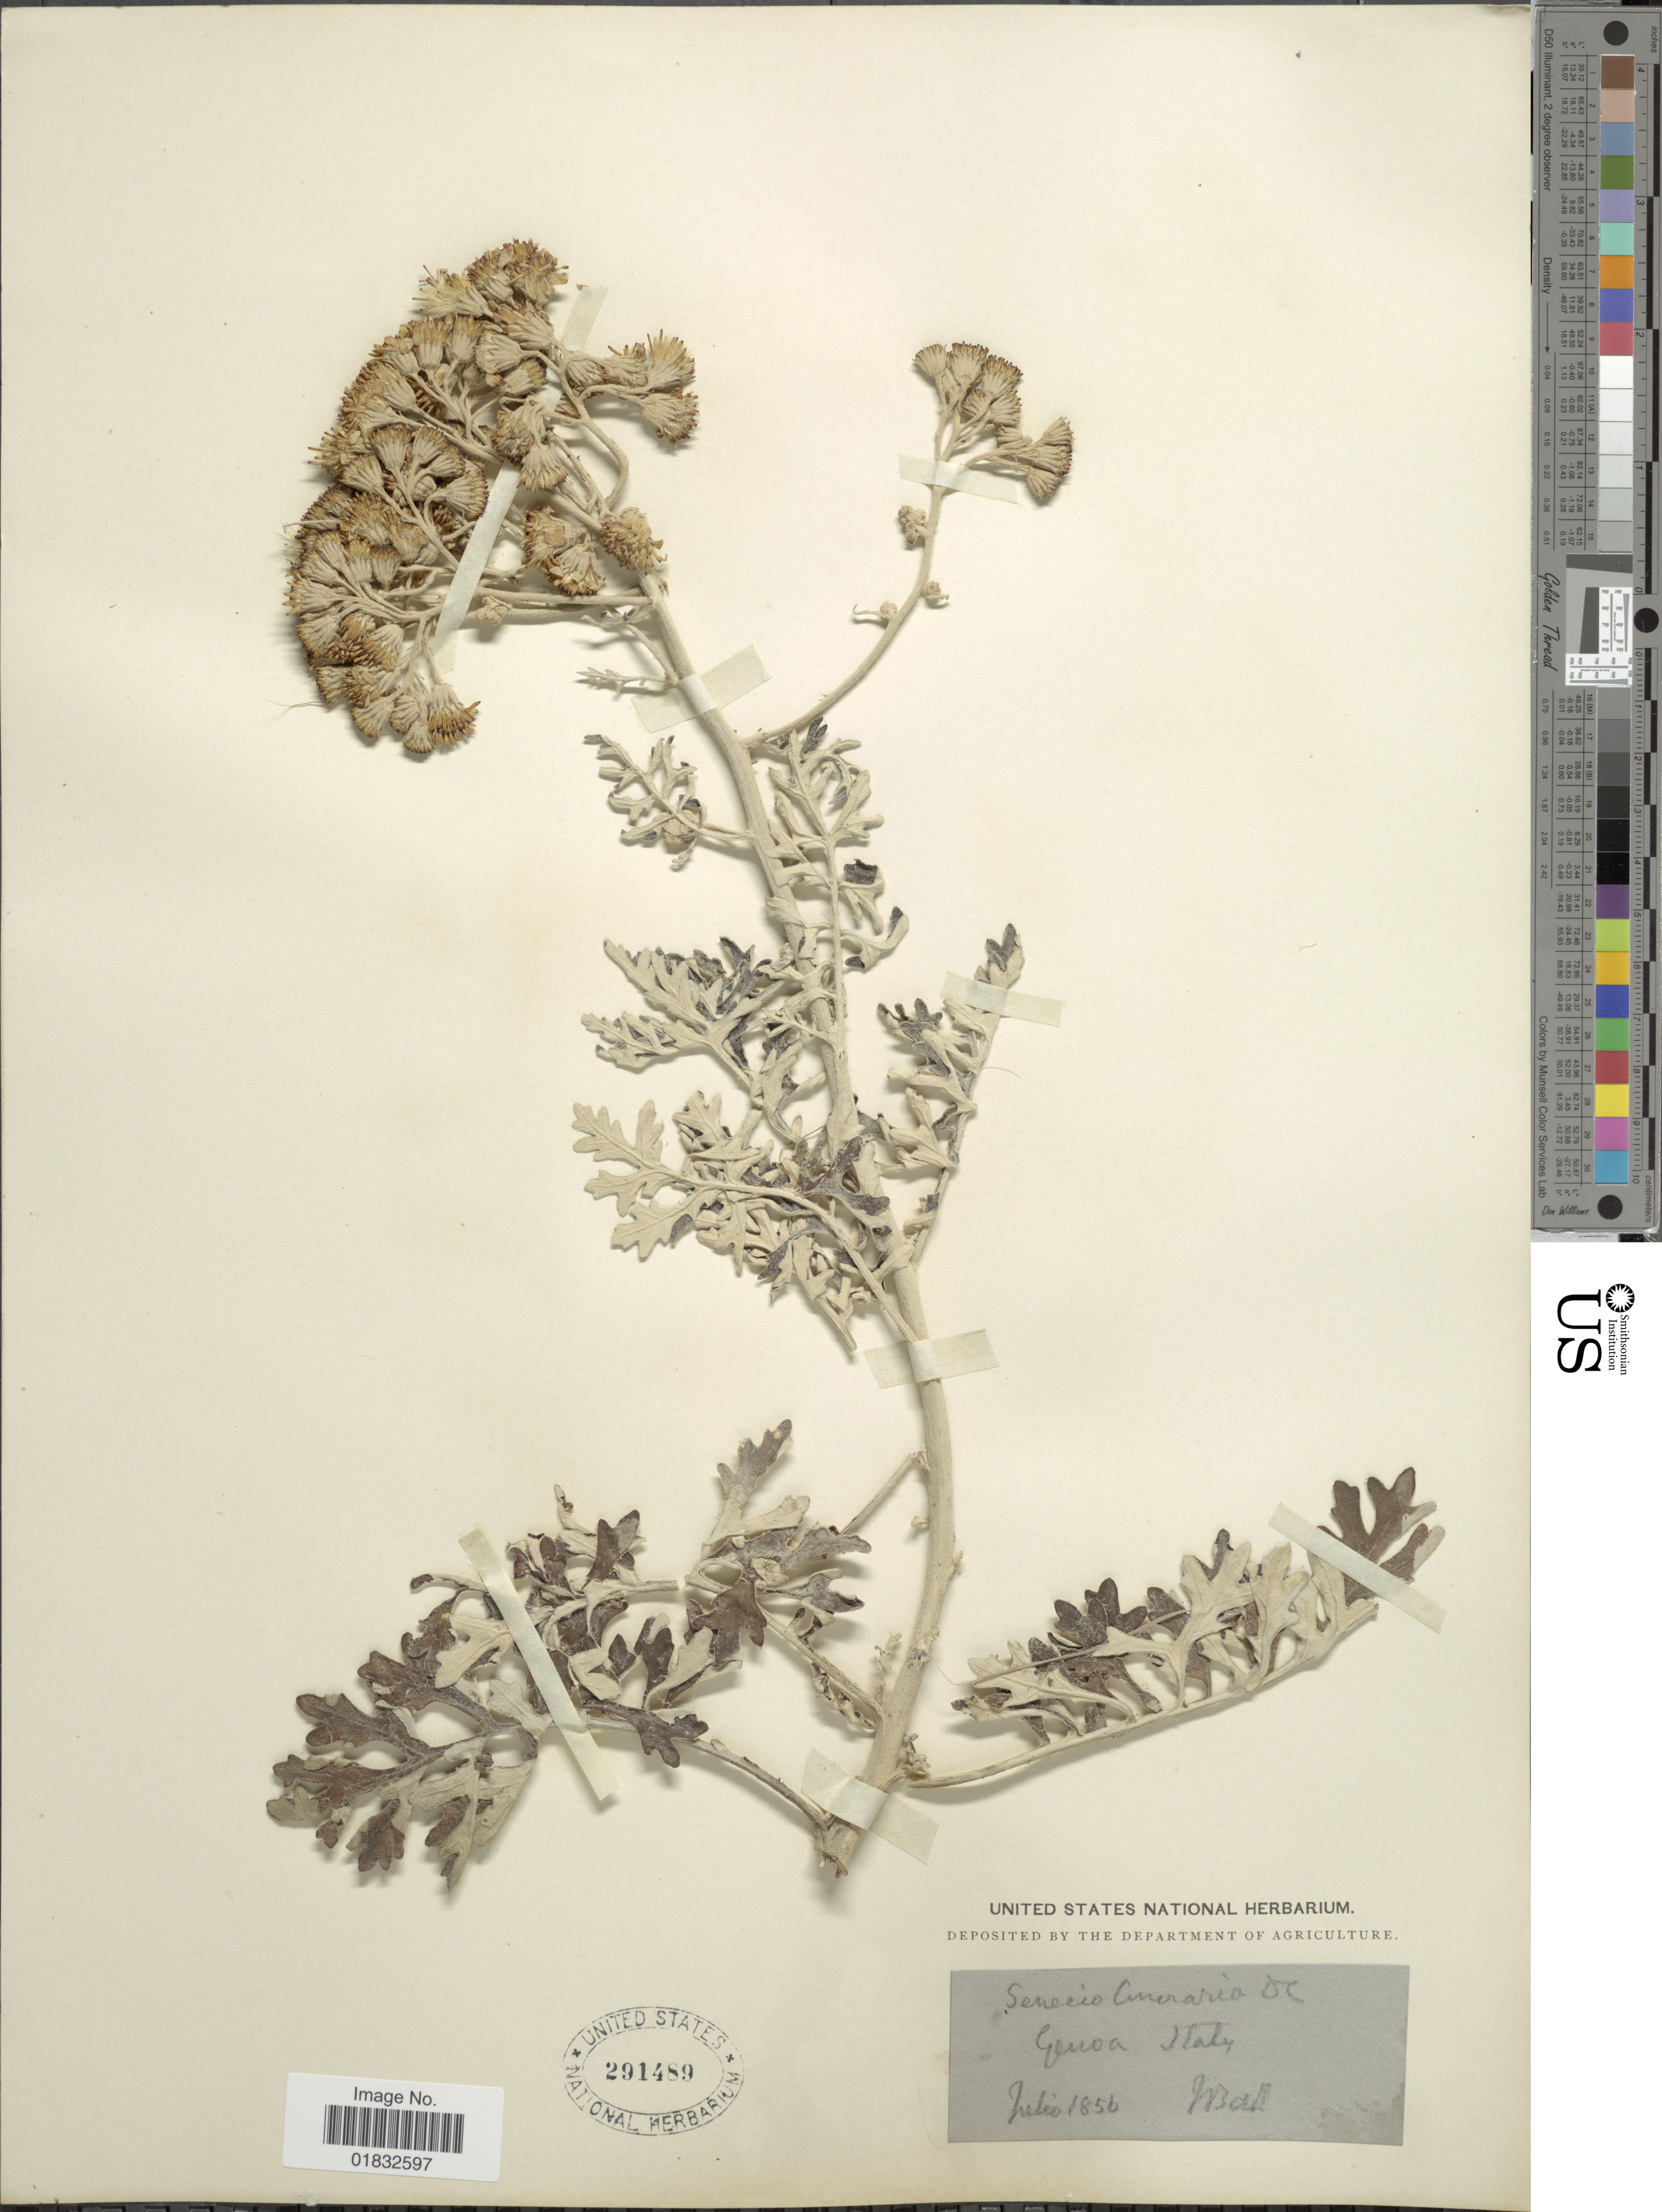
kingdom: Plantae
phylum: Tracheophyta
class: Magnoliopsida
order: Asterales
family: Asteraceae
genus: Jacobaea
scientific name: Jacobaea maritima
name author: (L.) Pelser & Meijden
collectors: J. Ball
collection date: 1856-07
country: Italy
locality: Genva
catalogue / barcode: US 291489